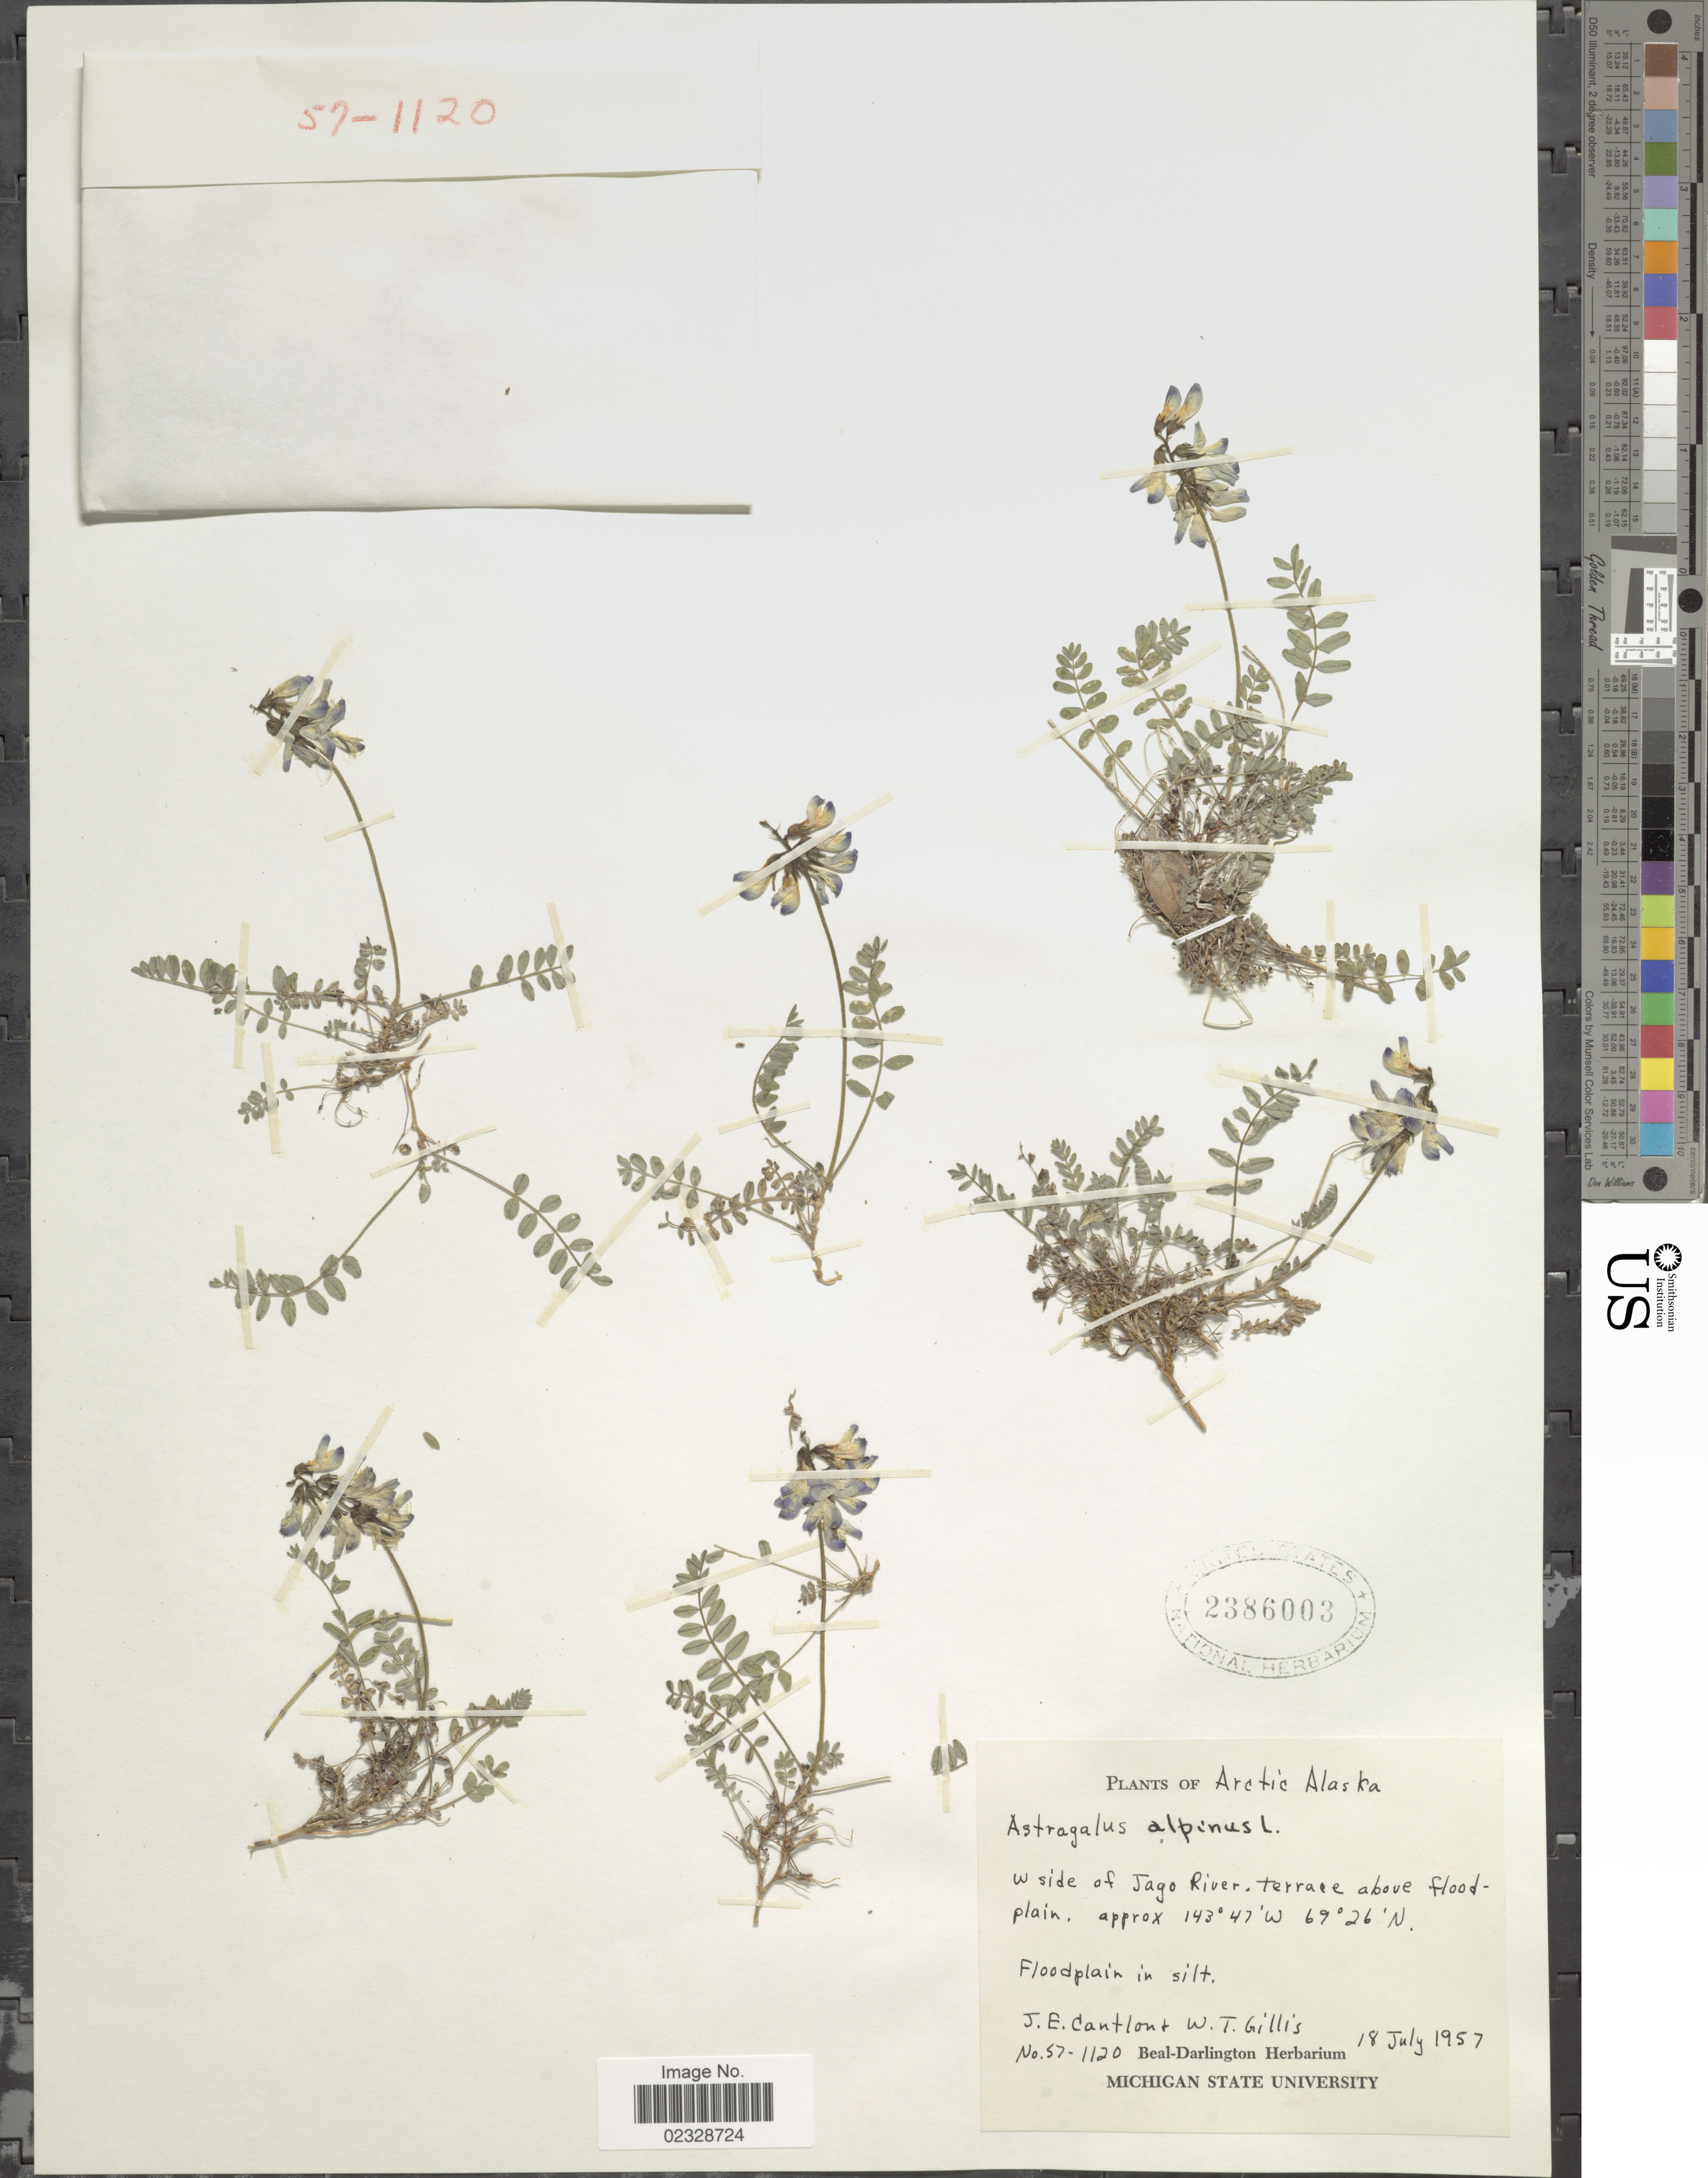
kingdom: Plantae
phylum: Tracheophyta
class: Magnoliopsida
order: Fabales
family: Fabaceae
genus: Astragalus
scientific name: Astragalus alpinus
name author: L.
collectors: J. Cantlon & W. T. Gillis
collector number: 57-1120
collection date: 1957-07-18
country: United States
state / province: Alaska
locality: Arctic Alaska, W side of Jago River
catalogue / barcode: US 2386003